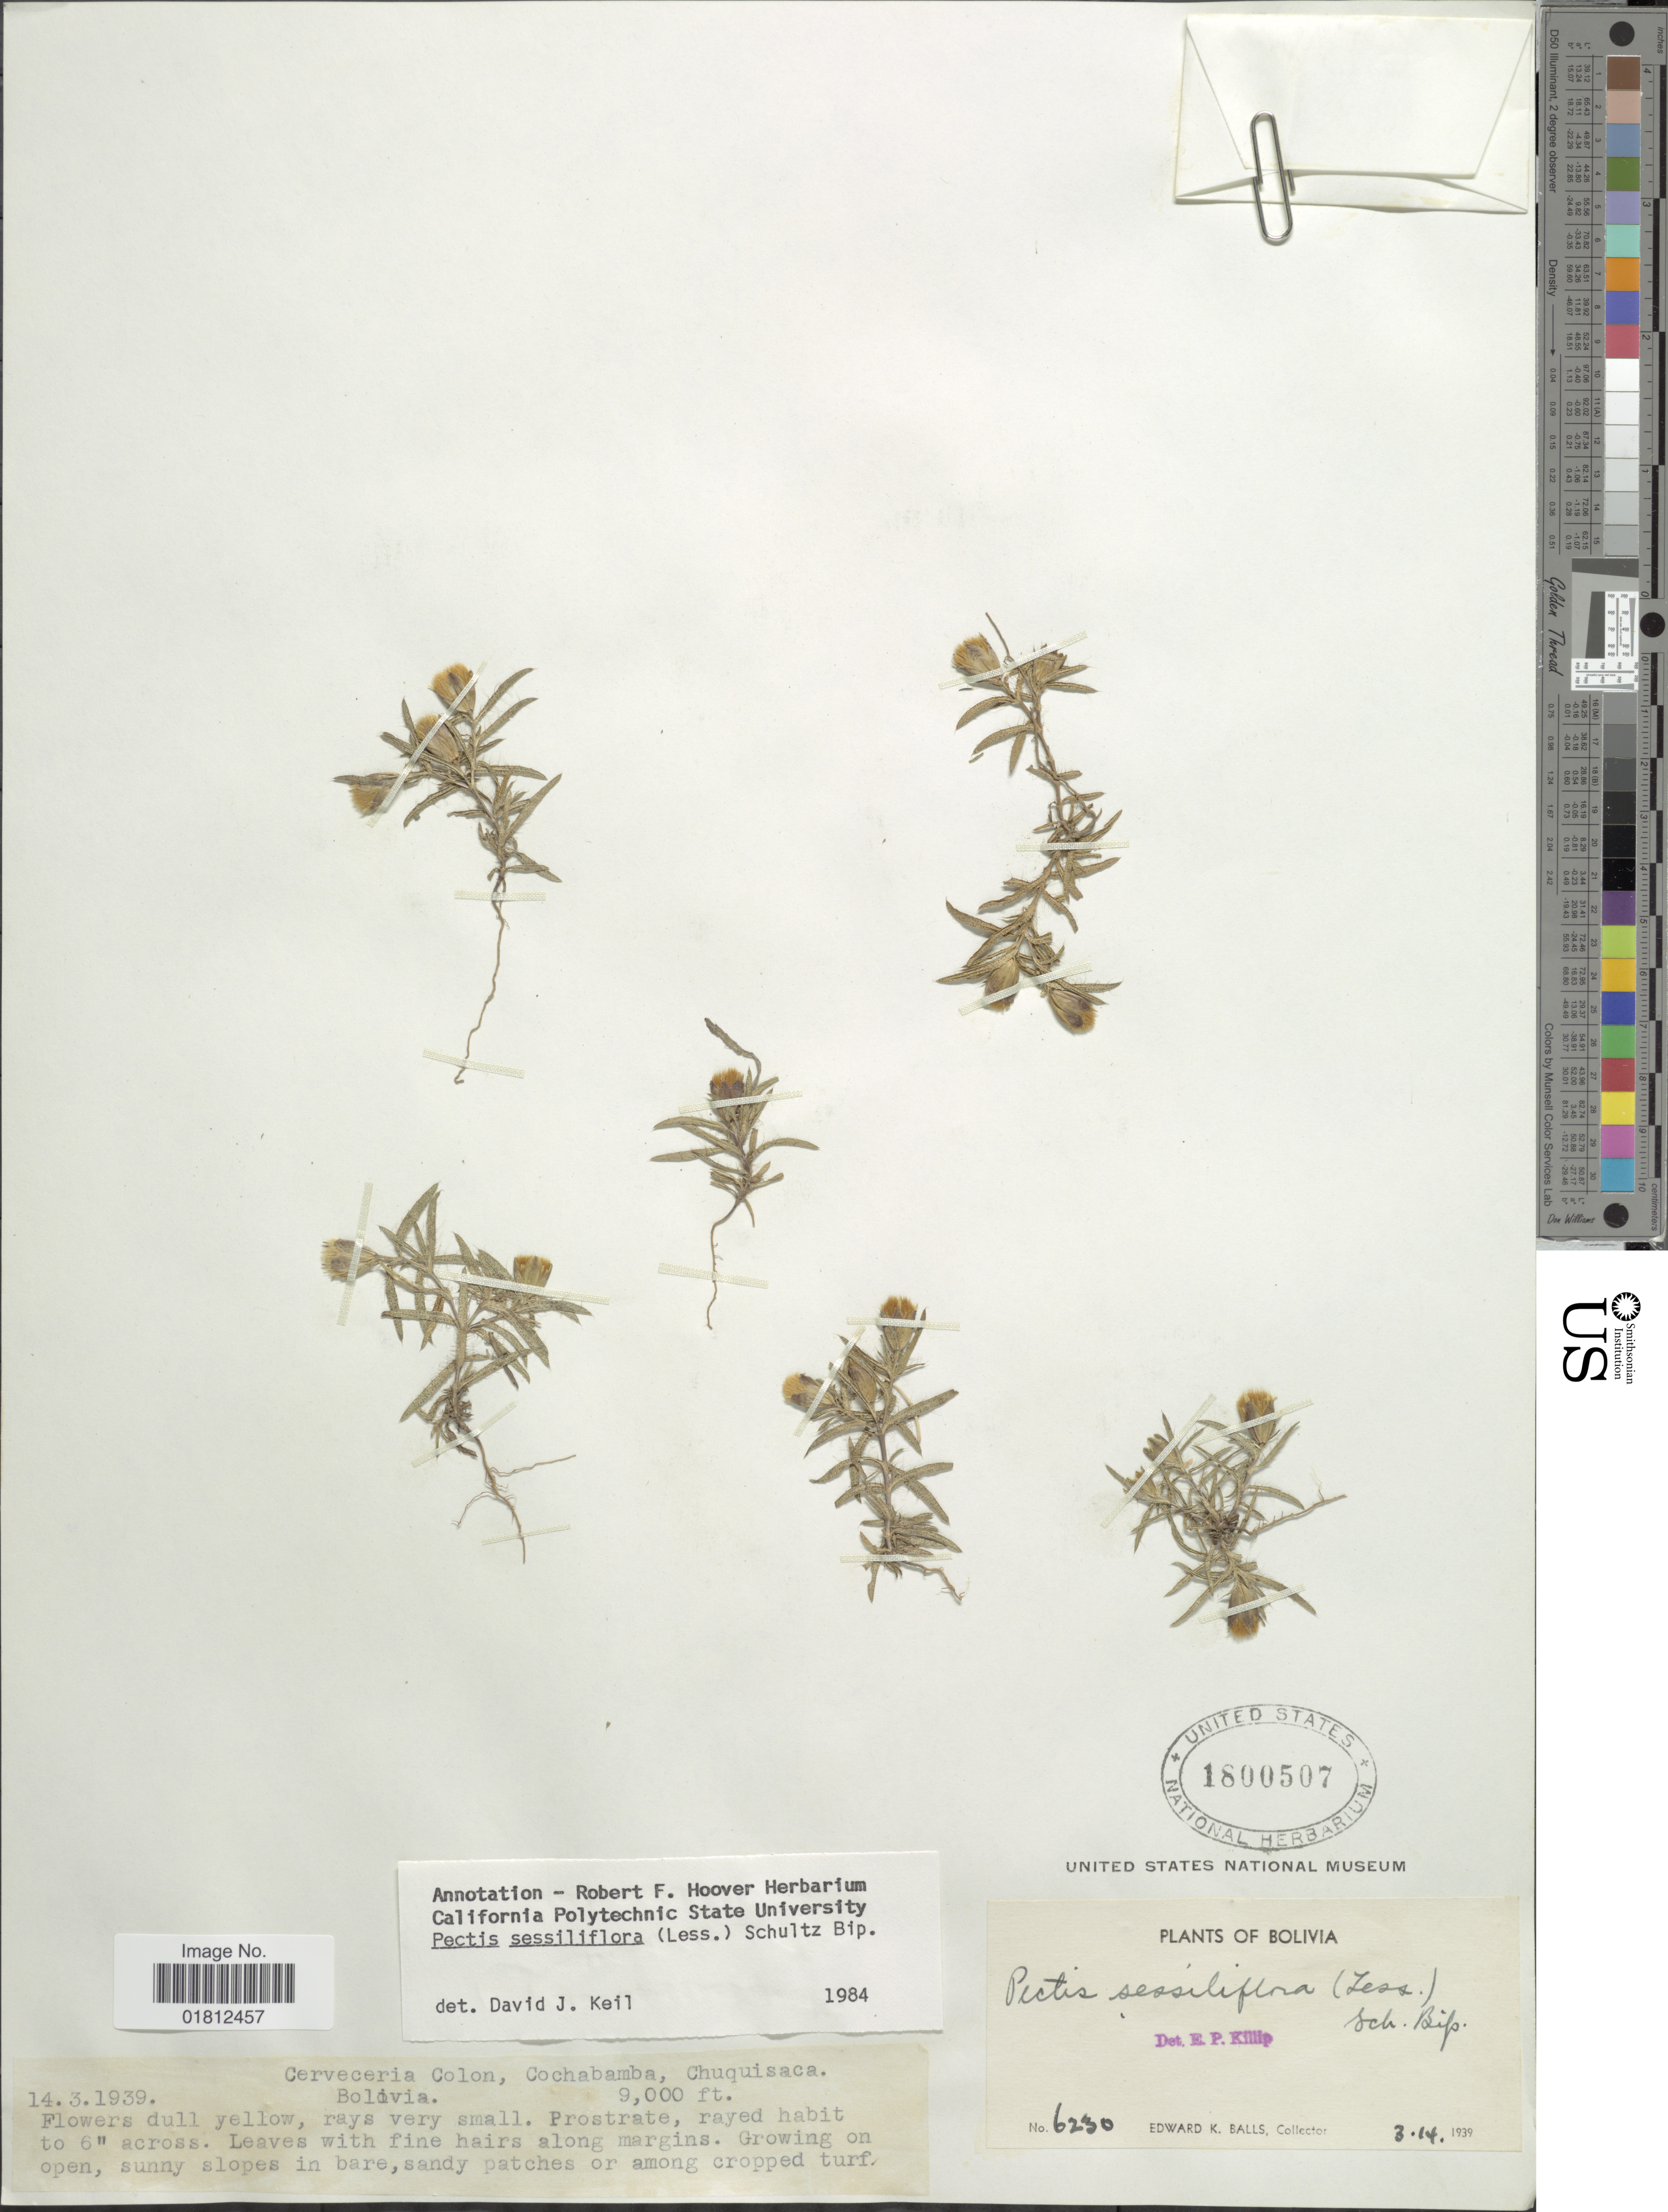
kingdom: Plantae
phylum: Tracheophyta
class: Magnoliopsida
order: Asterales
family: Asteraceae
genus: Pectis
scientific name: Pectis sessiliflora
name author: (Less.) Sch. Bip.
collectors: E. K. Balls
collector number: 6230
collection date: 1939-03-14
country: Bolivia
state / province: Chuquisaca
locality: Cerveceria Colon, growing on open, sunny slopes in bare, sandy patches or among cropped turf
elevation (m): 2743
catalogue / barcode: US 1800507